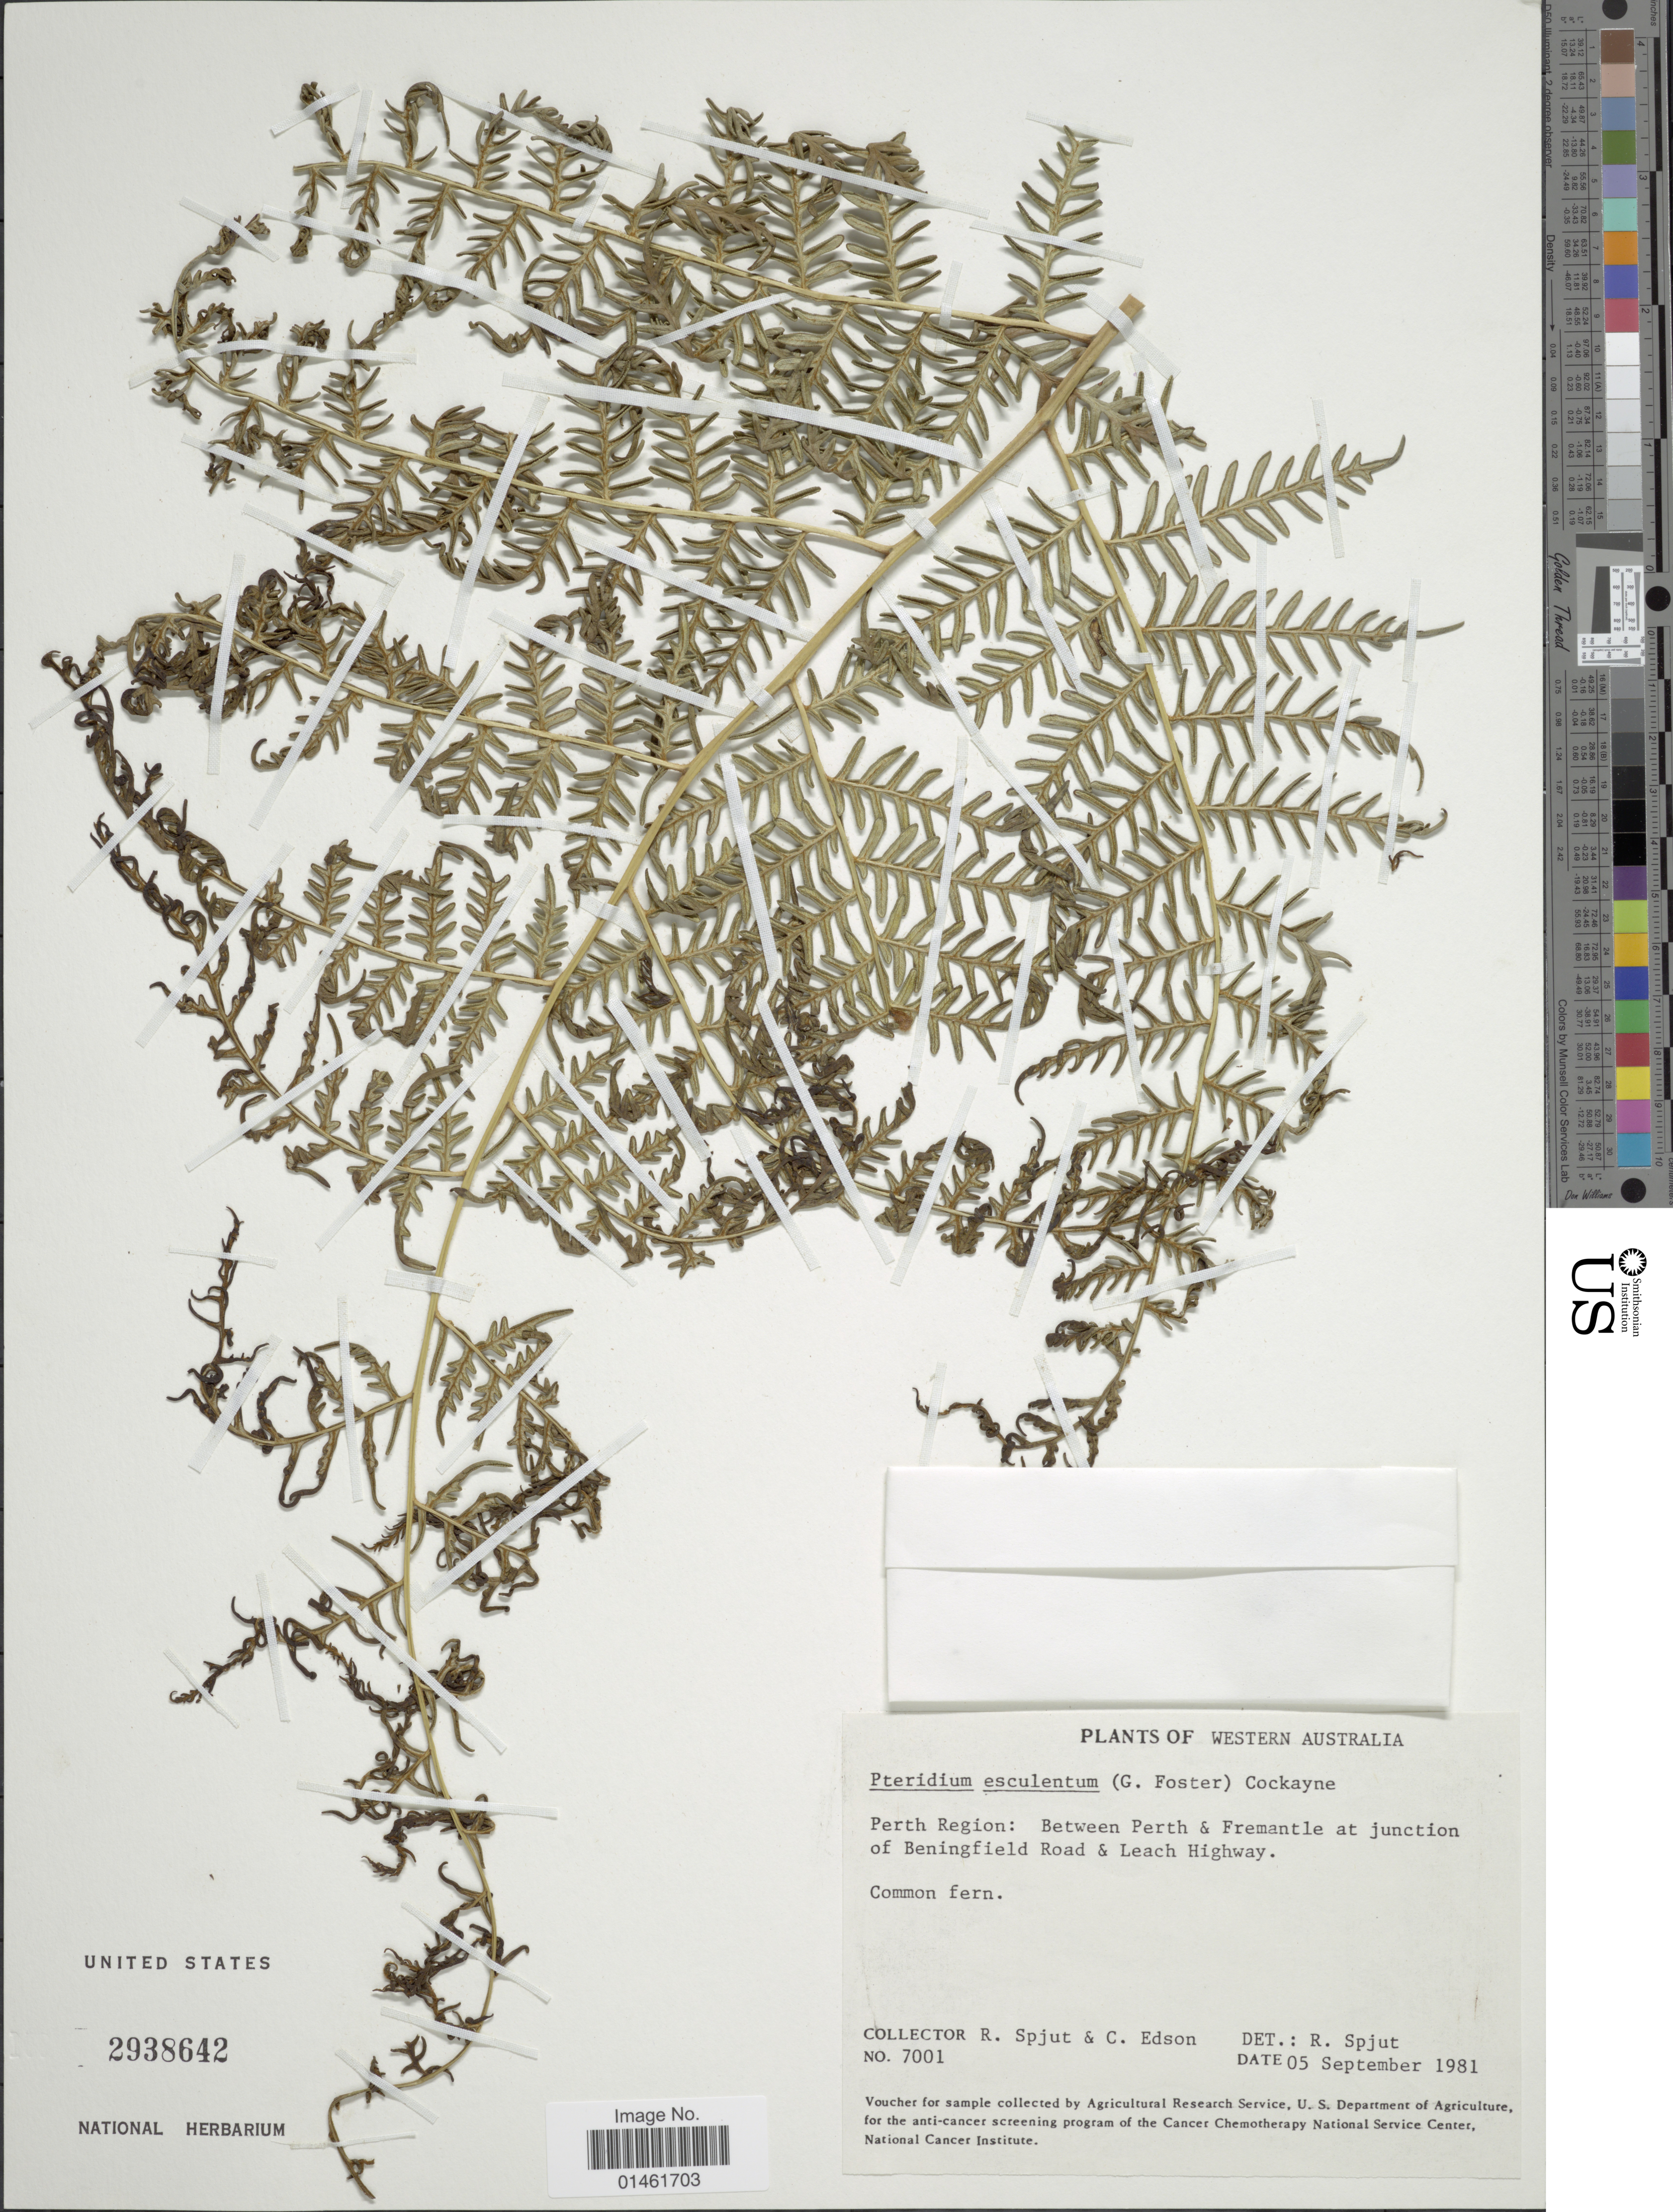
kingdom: Plantae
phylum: Tracheophyta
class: Polypodiopsida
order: Polypodiales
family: Dennstaedtiaceae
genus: Pteridium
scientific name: Pteridium esculentum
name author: (G. Forst.) Cockayne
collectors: R. Spjut & C. Edson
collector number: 7001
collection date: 1981-09-05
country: Australia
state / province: Western Australia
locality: Western Australia, Perth Region: Between Perth & Fremantle at junction of Beningfield Road & Leach Highway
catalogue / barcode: US 2938642